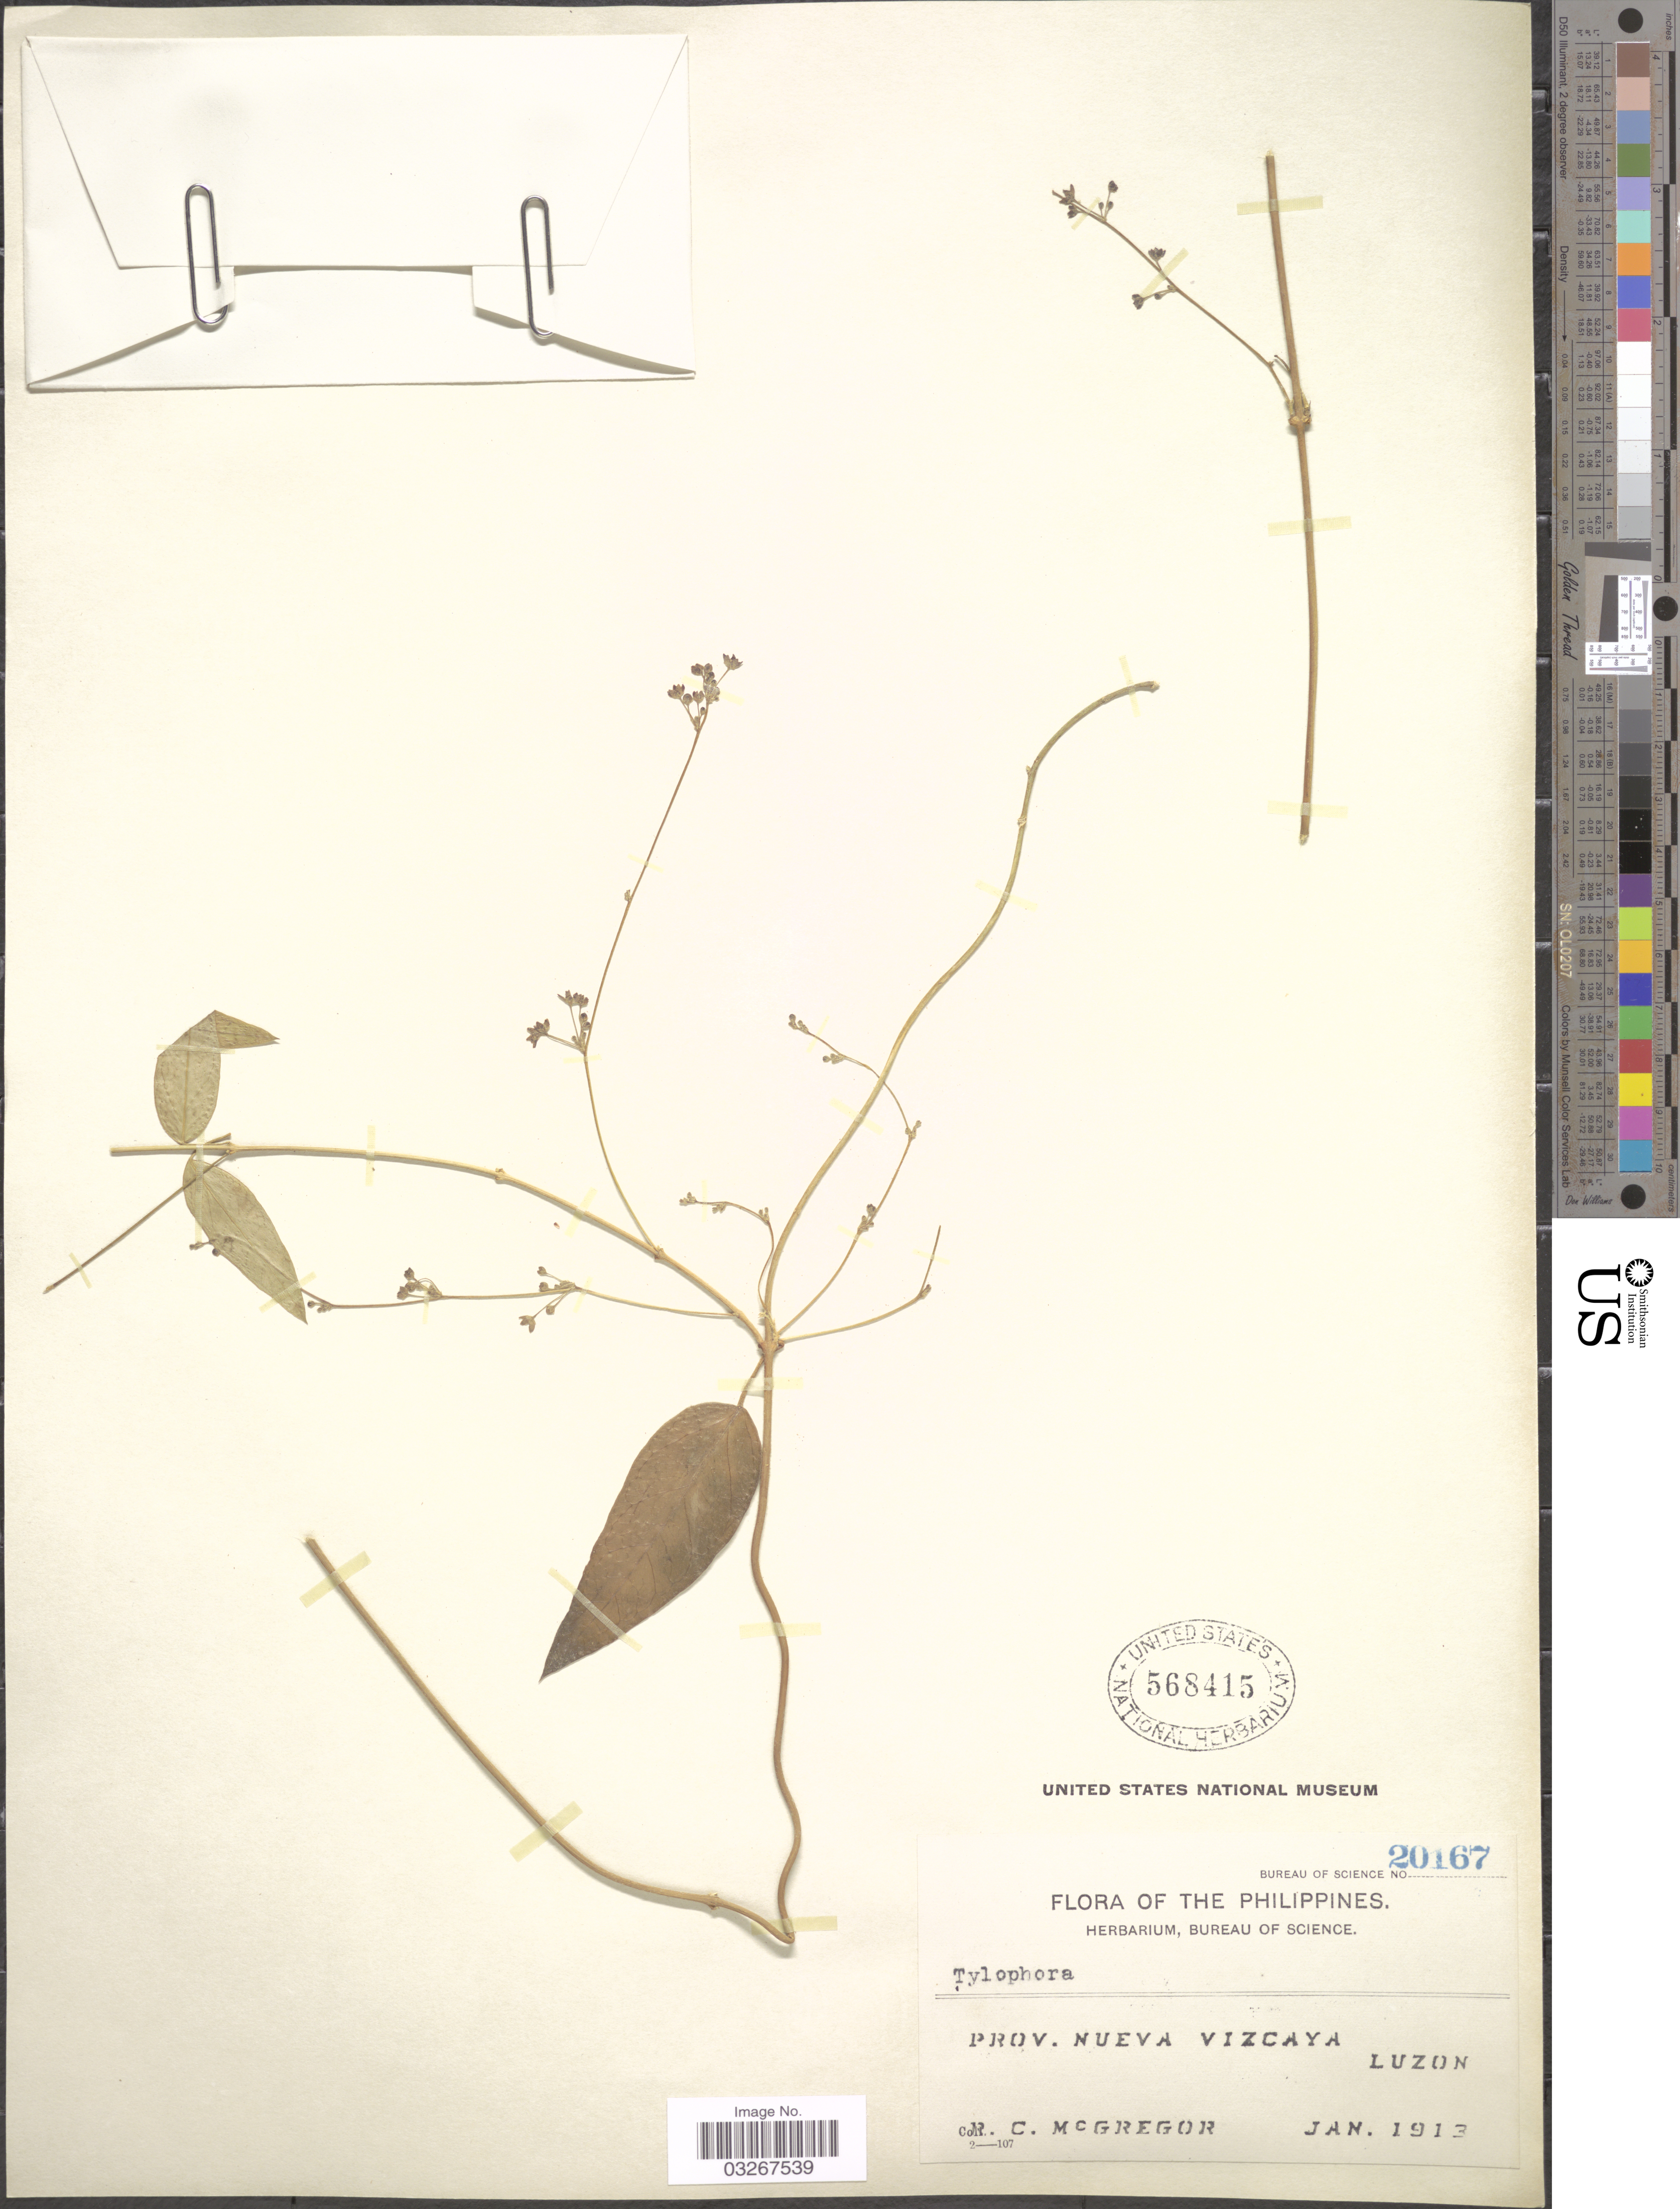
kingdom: Plantae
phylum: Tracheophyta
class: Magnoliopsida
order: Gentianales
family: Apocynaceae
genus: Tylophora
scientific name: Tylophora sp.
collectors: R. C. McGregor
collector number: Bureau of Science 20167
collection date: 1913-01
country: Philippines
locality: Prov. Nueva Vizcaya, Luzon.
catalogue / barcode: US 568415